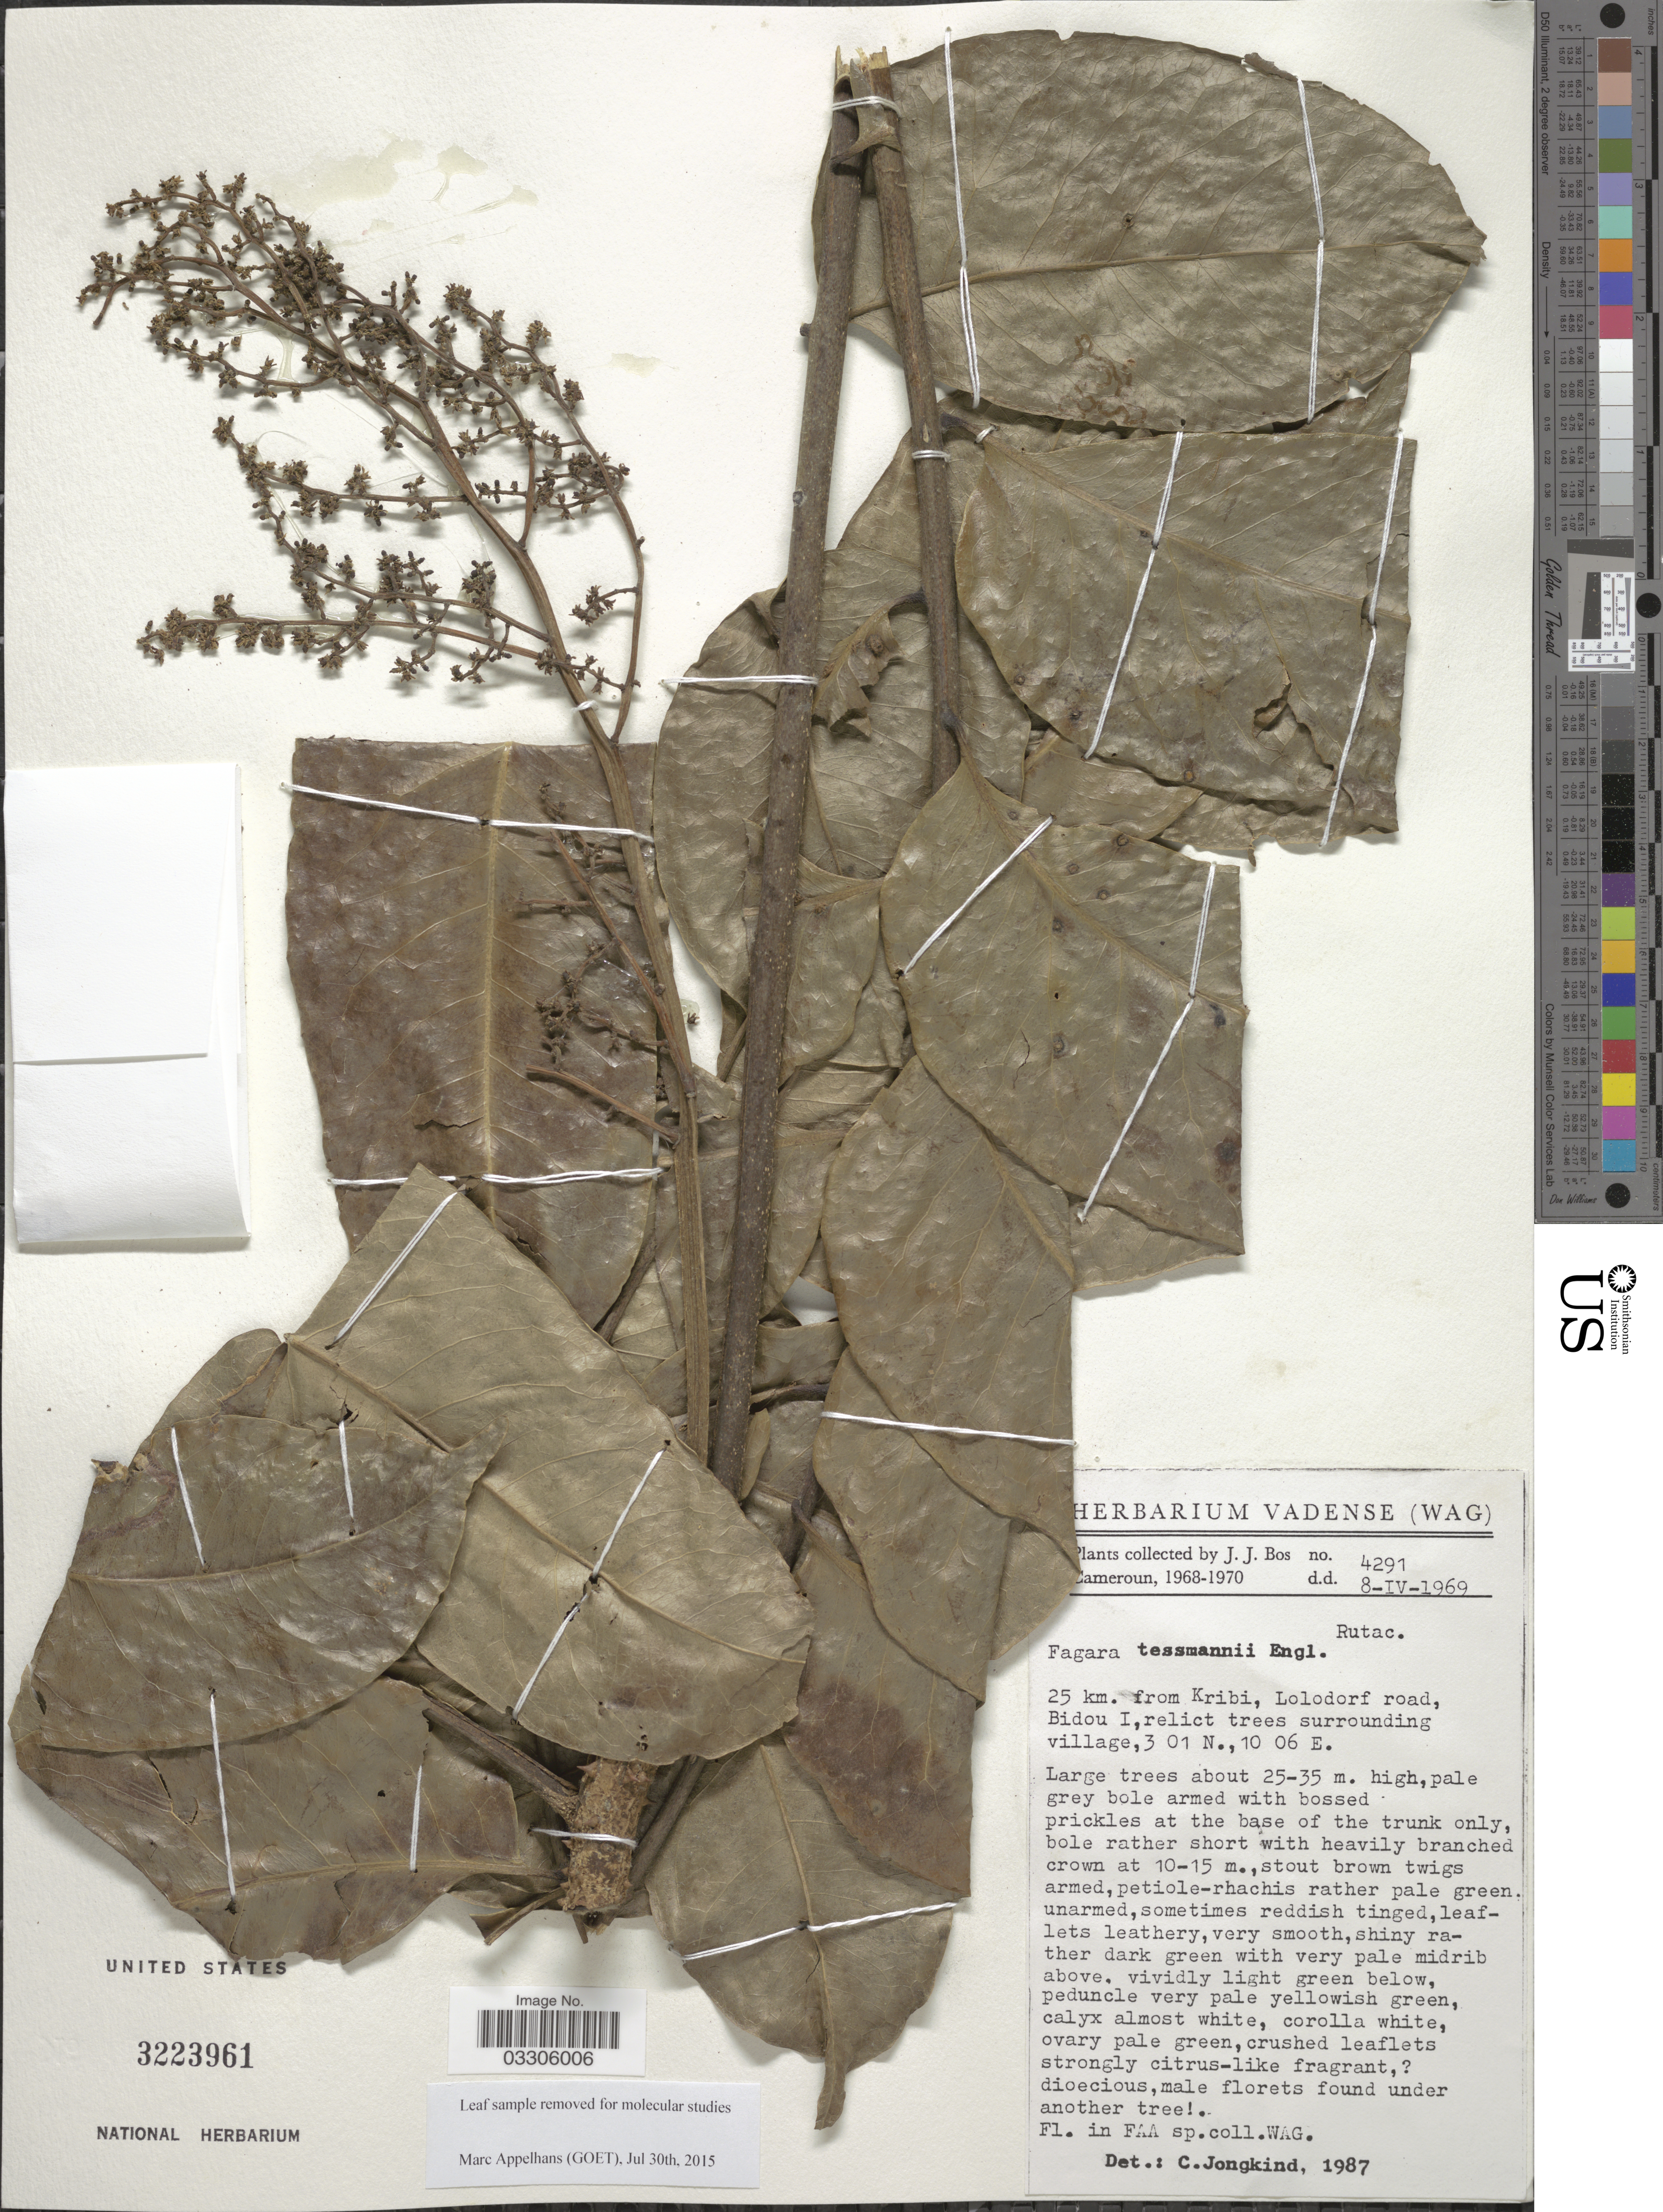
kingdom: Plantae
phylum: Tracheophyta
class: Magnoliopsida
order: Sapindales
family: Rutaceae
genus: Zanthoxylum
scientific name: Zanthoxylum gilletii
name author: (De Wild.) P.G. Waterman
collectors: J. J. Bos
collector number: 4291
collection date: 1969-04-08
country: Cameroon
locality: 25 km. from Kribi, Lolodorf road, Bidou I, relict trees surrounding village.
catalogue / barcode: US 3223961